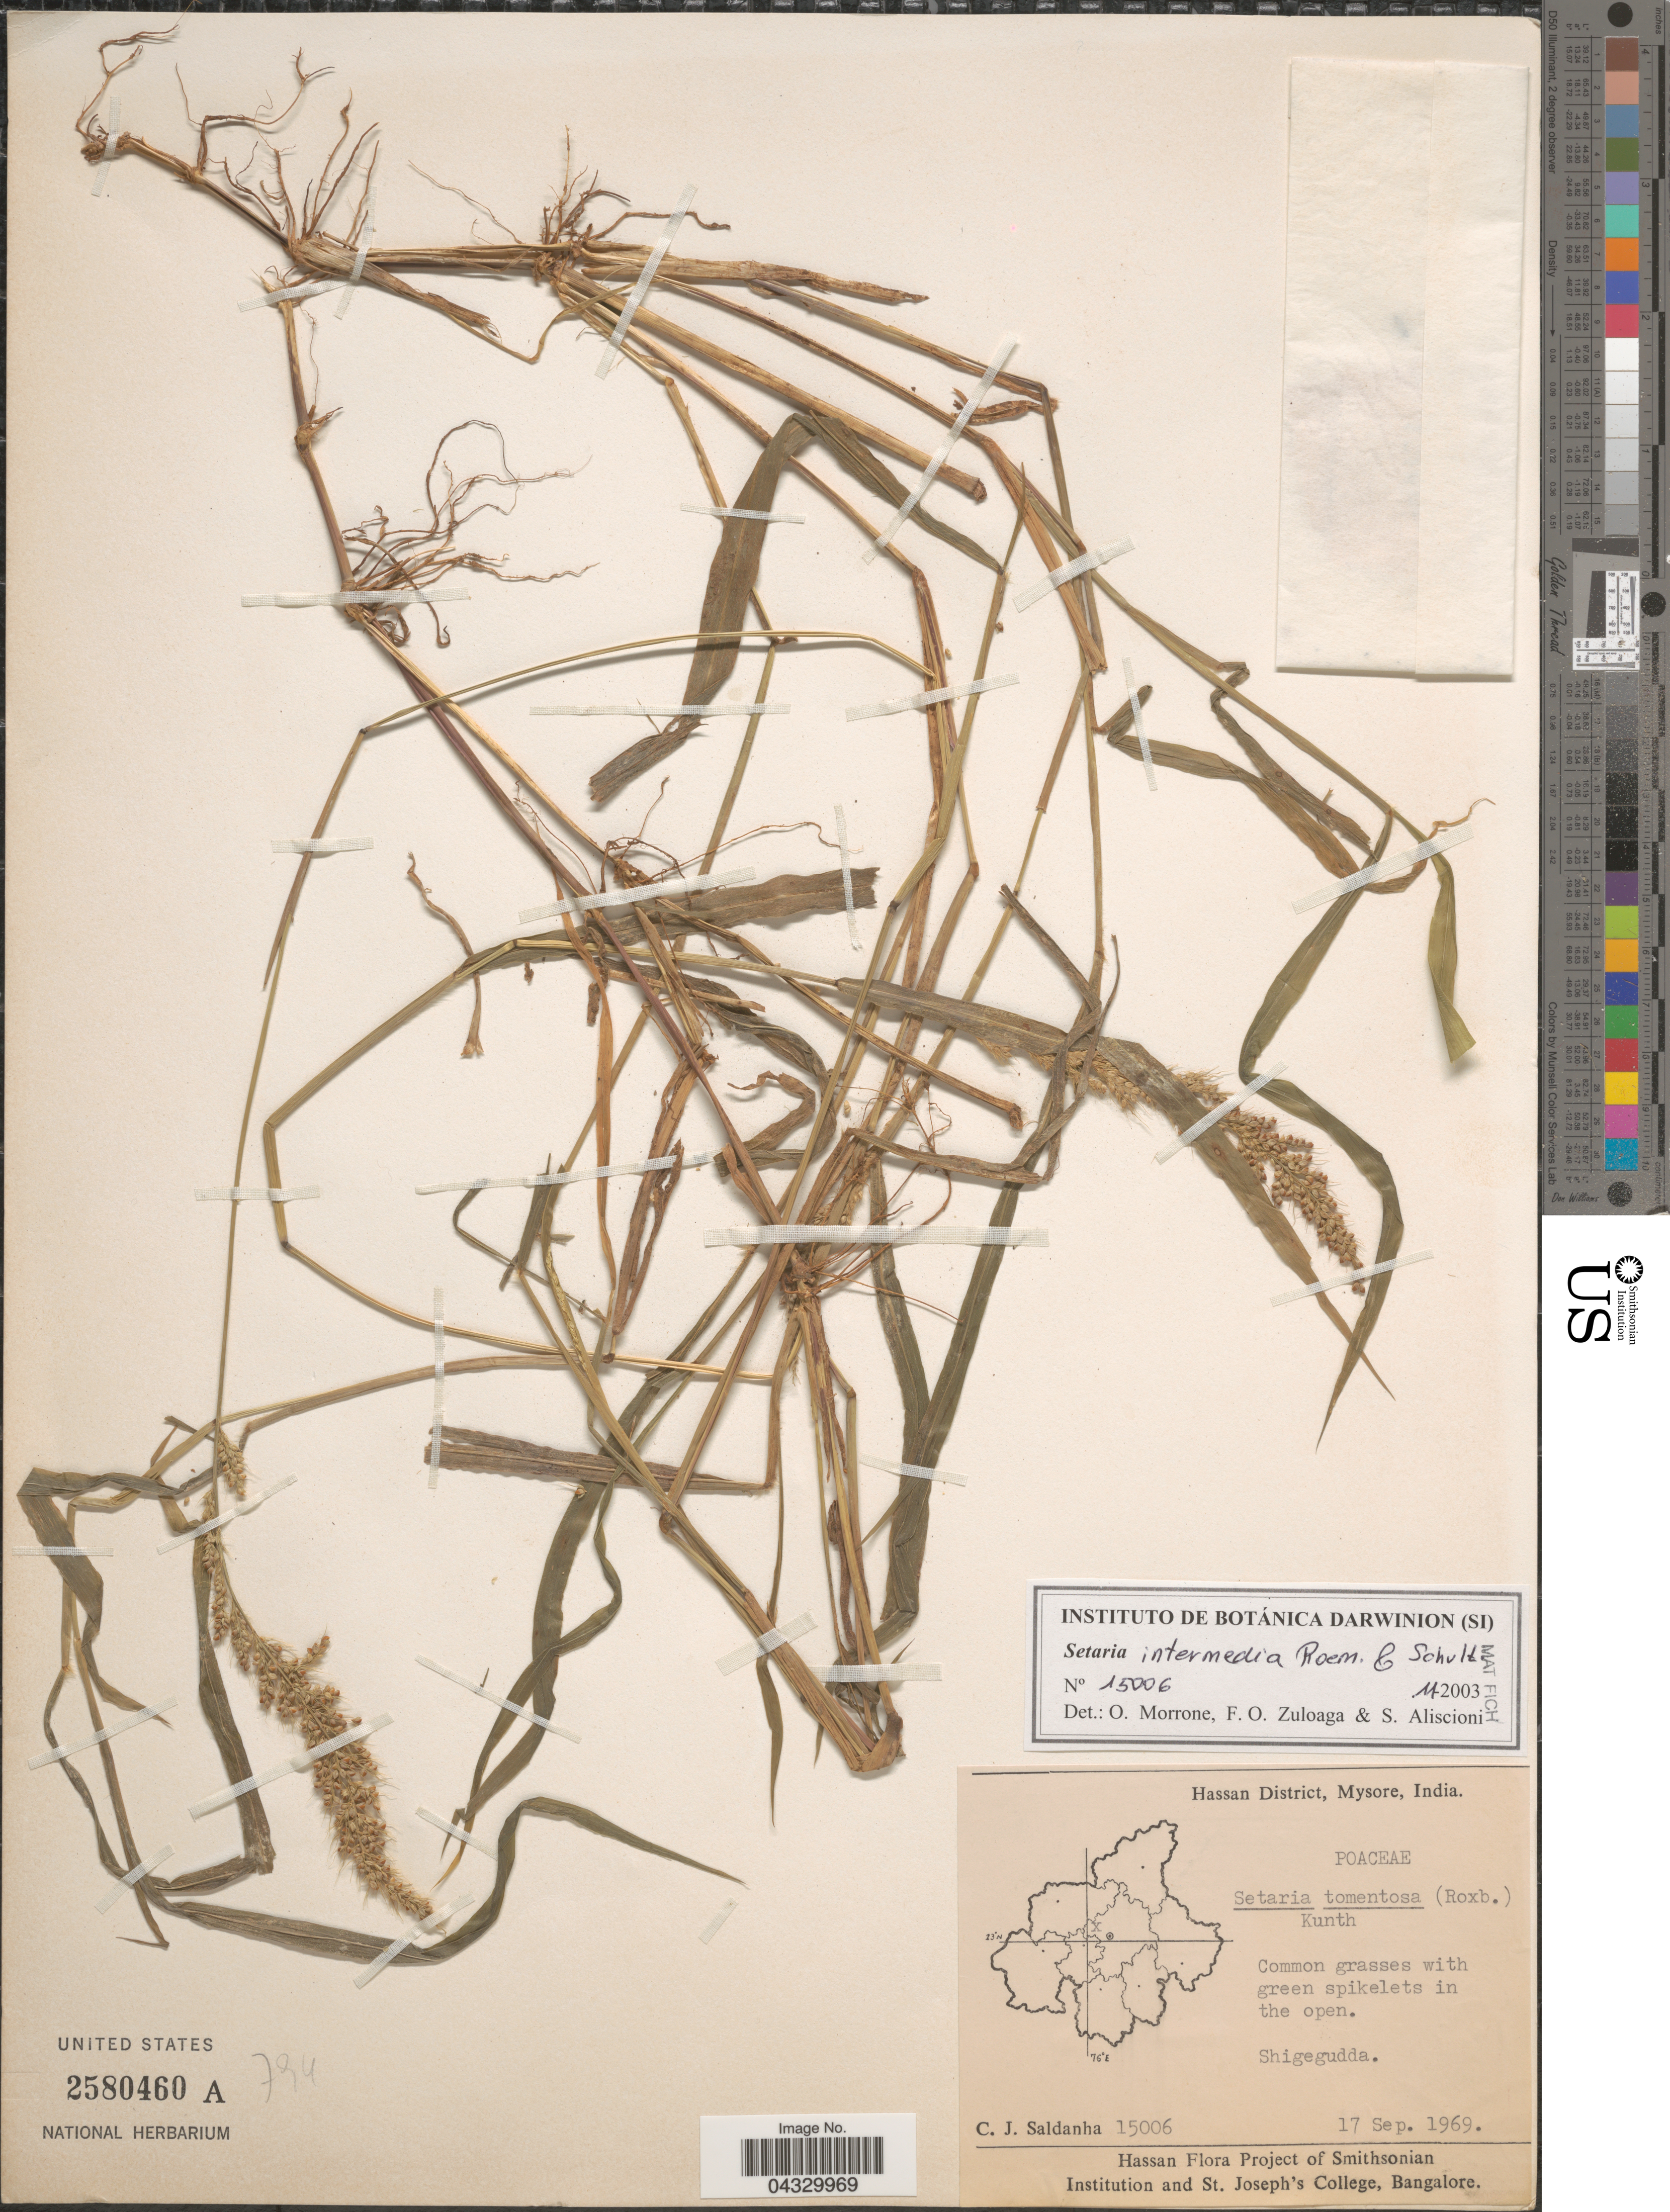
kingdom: Plantae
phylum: Tracheophyta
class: Liliopsida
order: Poales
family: Poaceae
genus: Setaria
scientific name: Setaria intermedia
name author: Roem. & Schult.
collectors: C. J. Saldanha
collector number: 15006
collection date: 1969-09-17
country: India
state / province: Karnataka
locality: Hassan District, Mysore. Shigehudda.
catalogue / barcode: US 2580460A